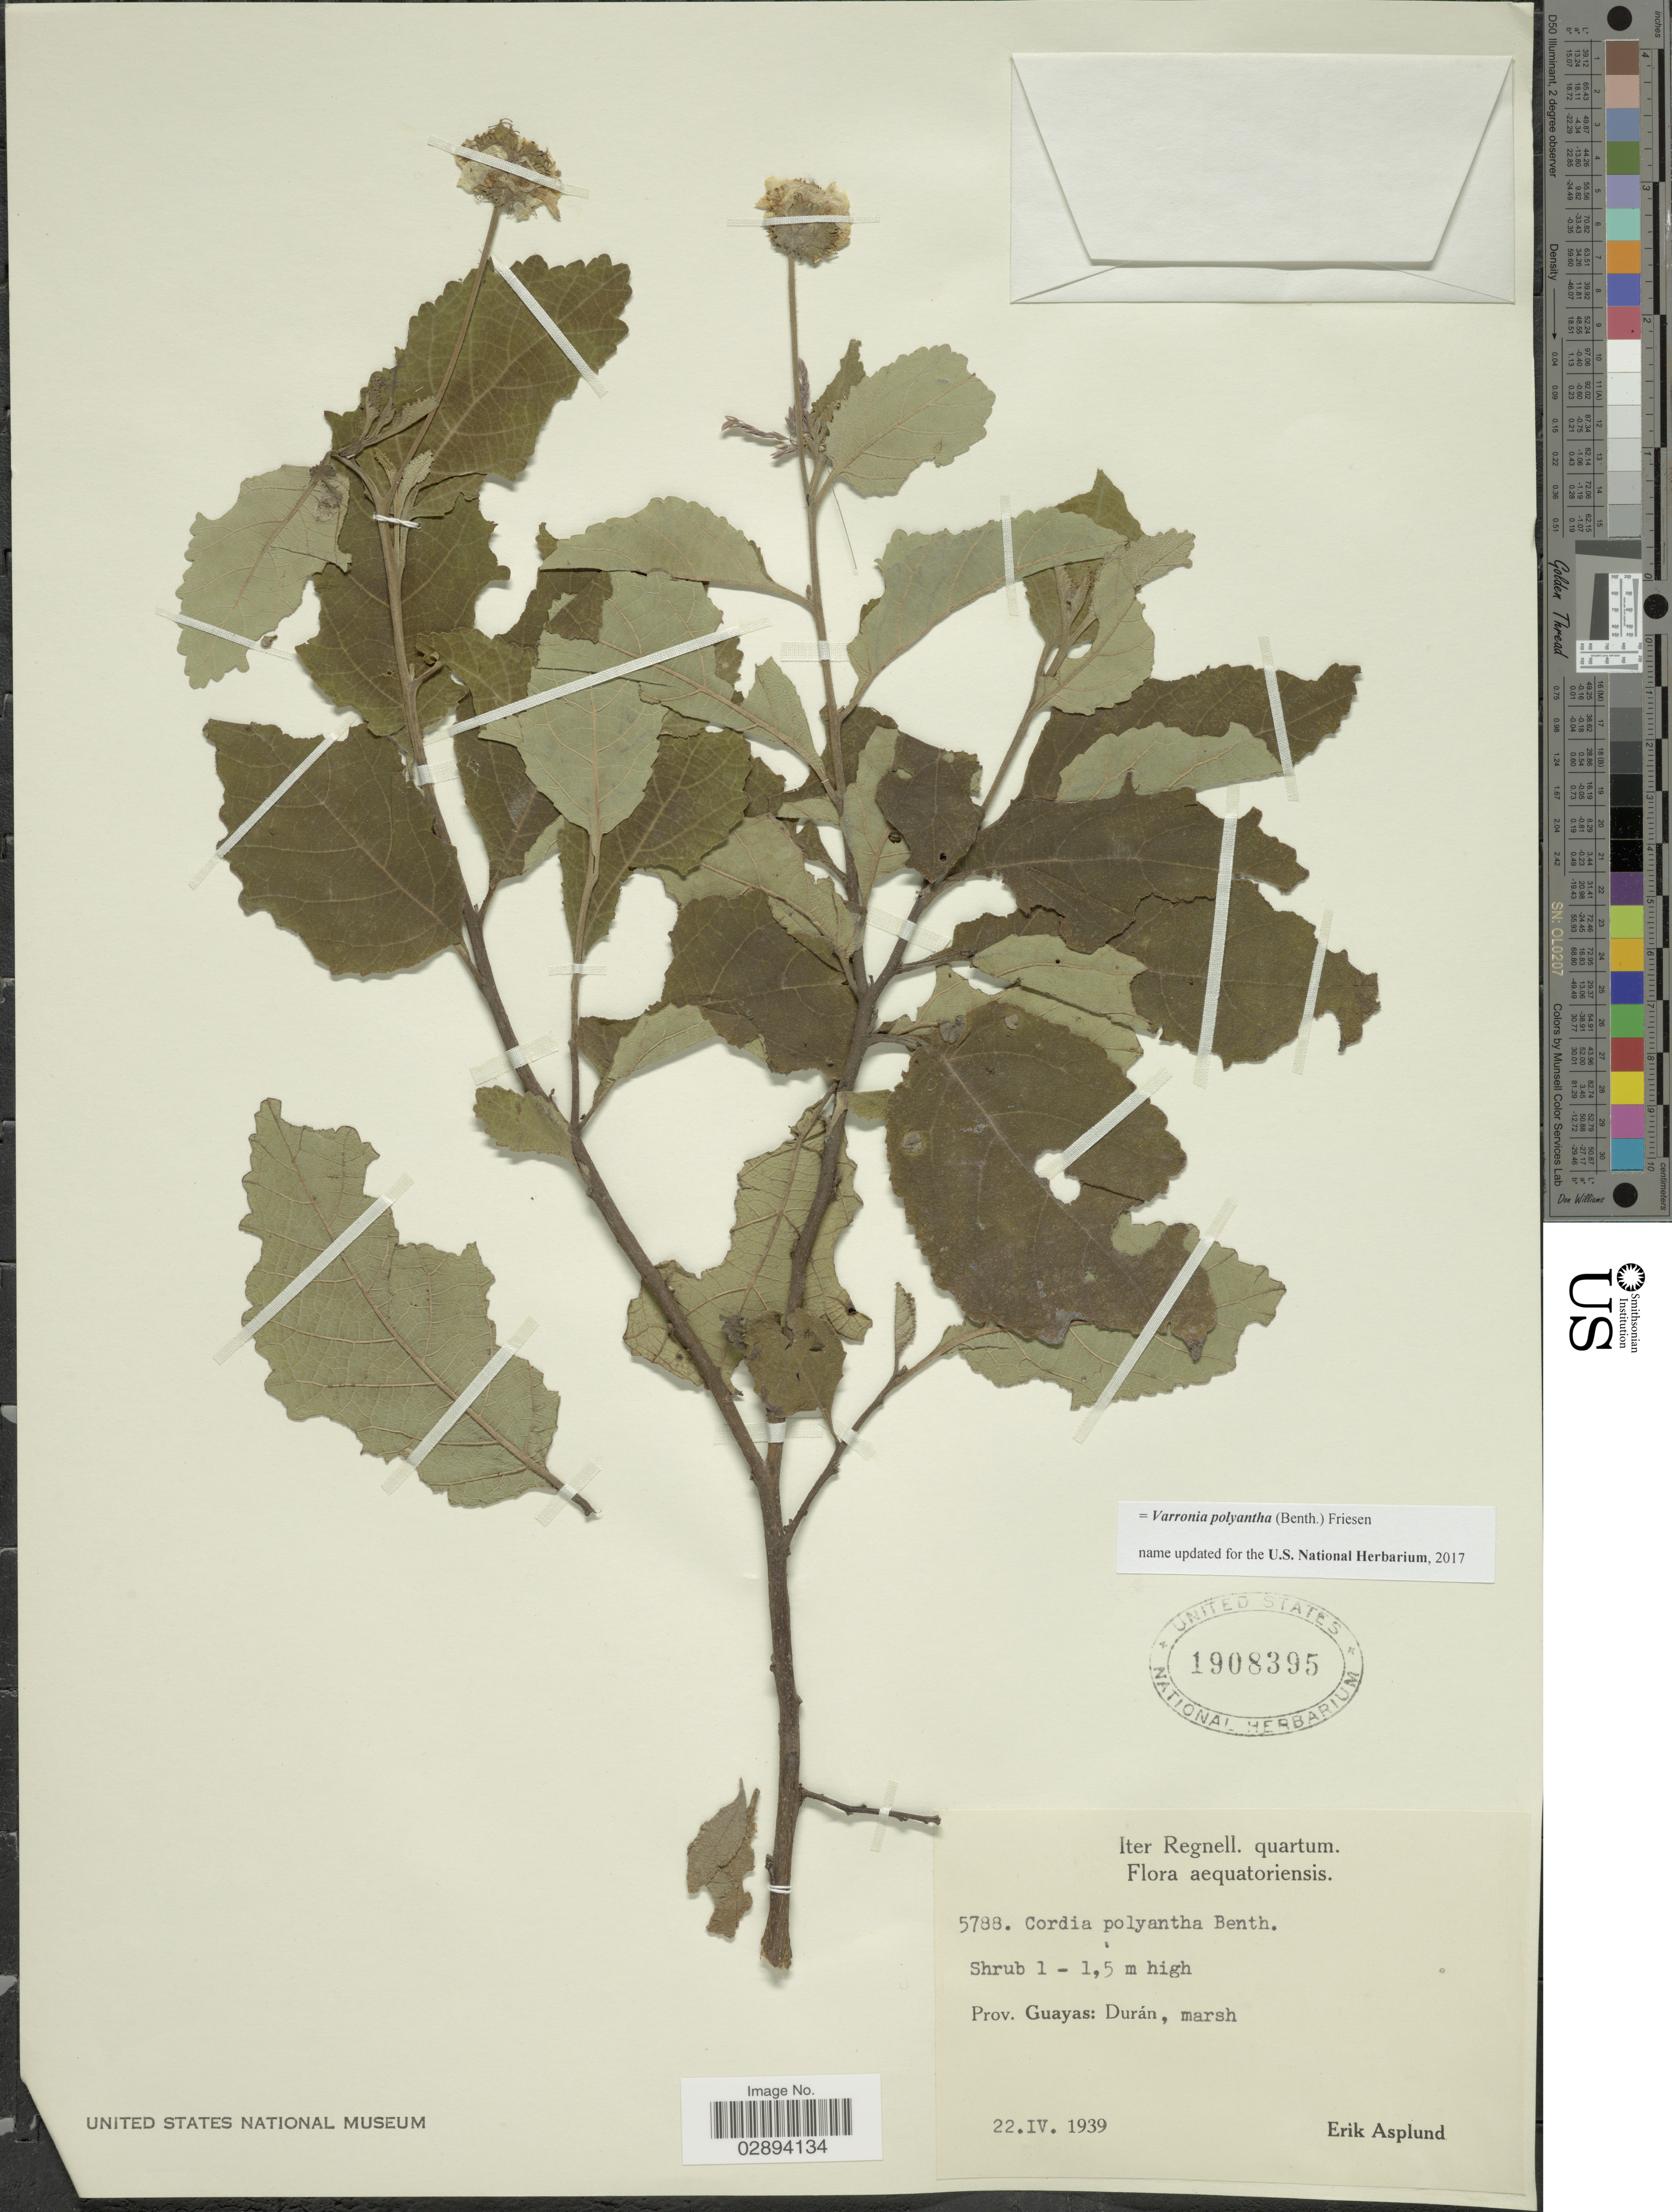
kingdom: Plantae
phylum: Tracheophyta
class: Magnoliopsida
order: Boraginales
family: Cordiaceae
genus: Varronia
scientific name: Varronia polyantha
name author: (Benth.) Friesen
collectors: E. Asplund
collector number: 5788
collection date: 1939-04-22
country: Ecuador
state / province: Guayas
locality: Durán, marsh.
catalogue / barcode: US 1908395